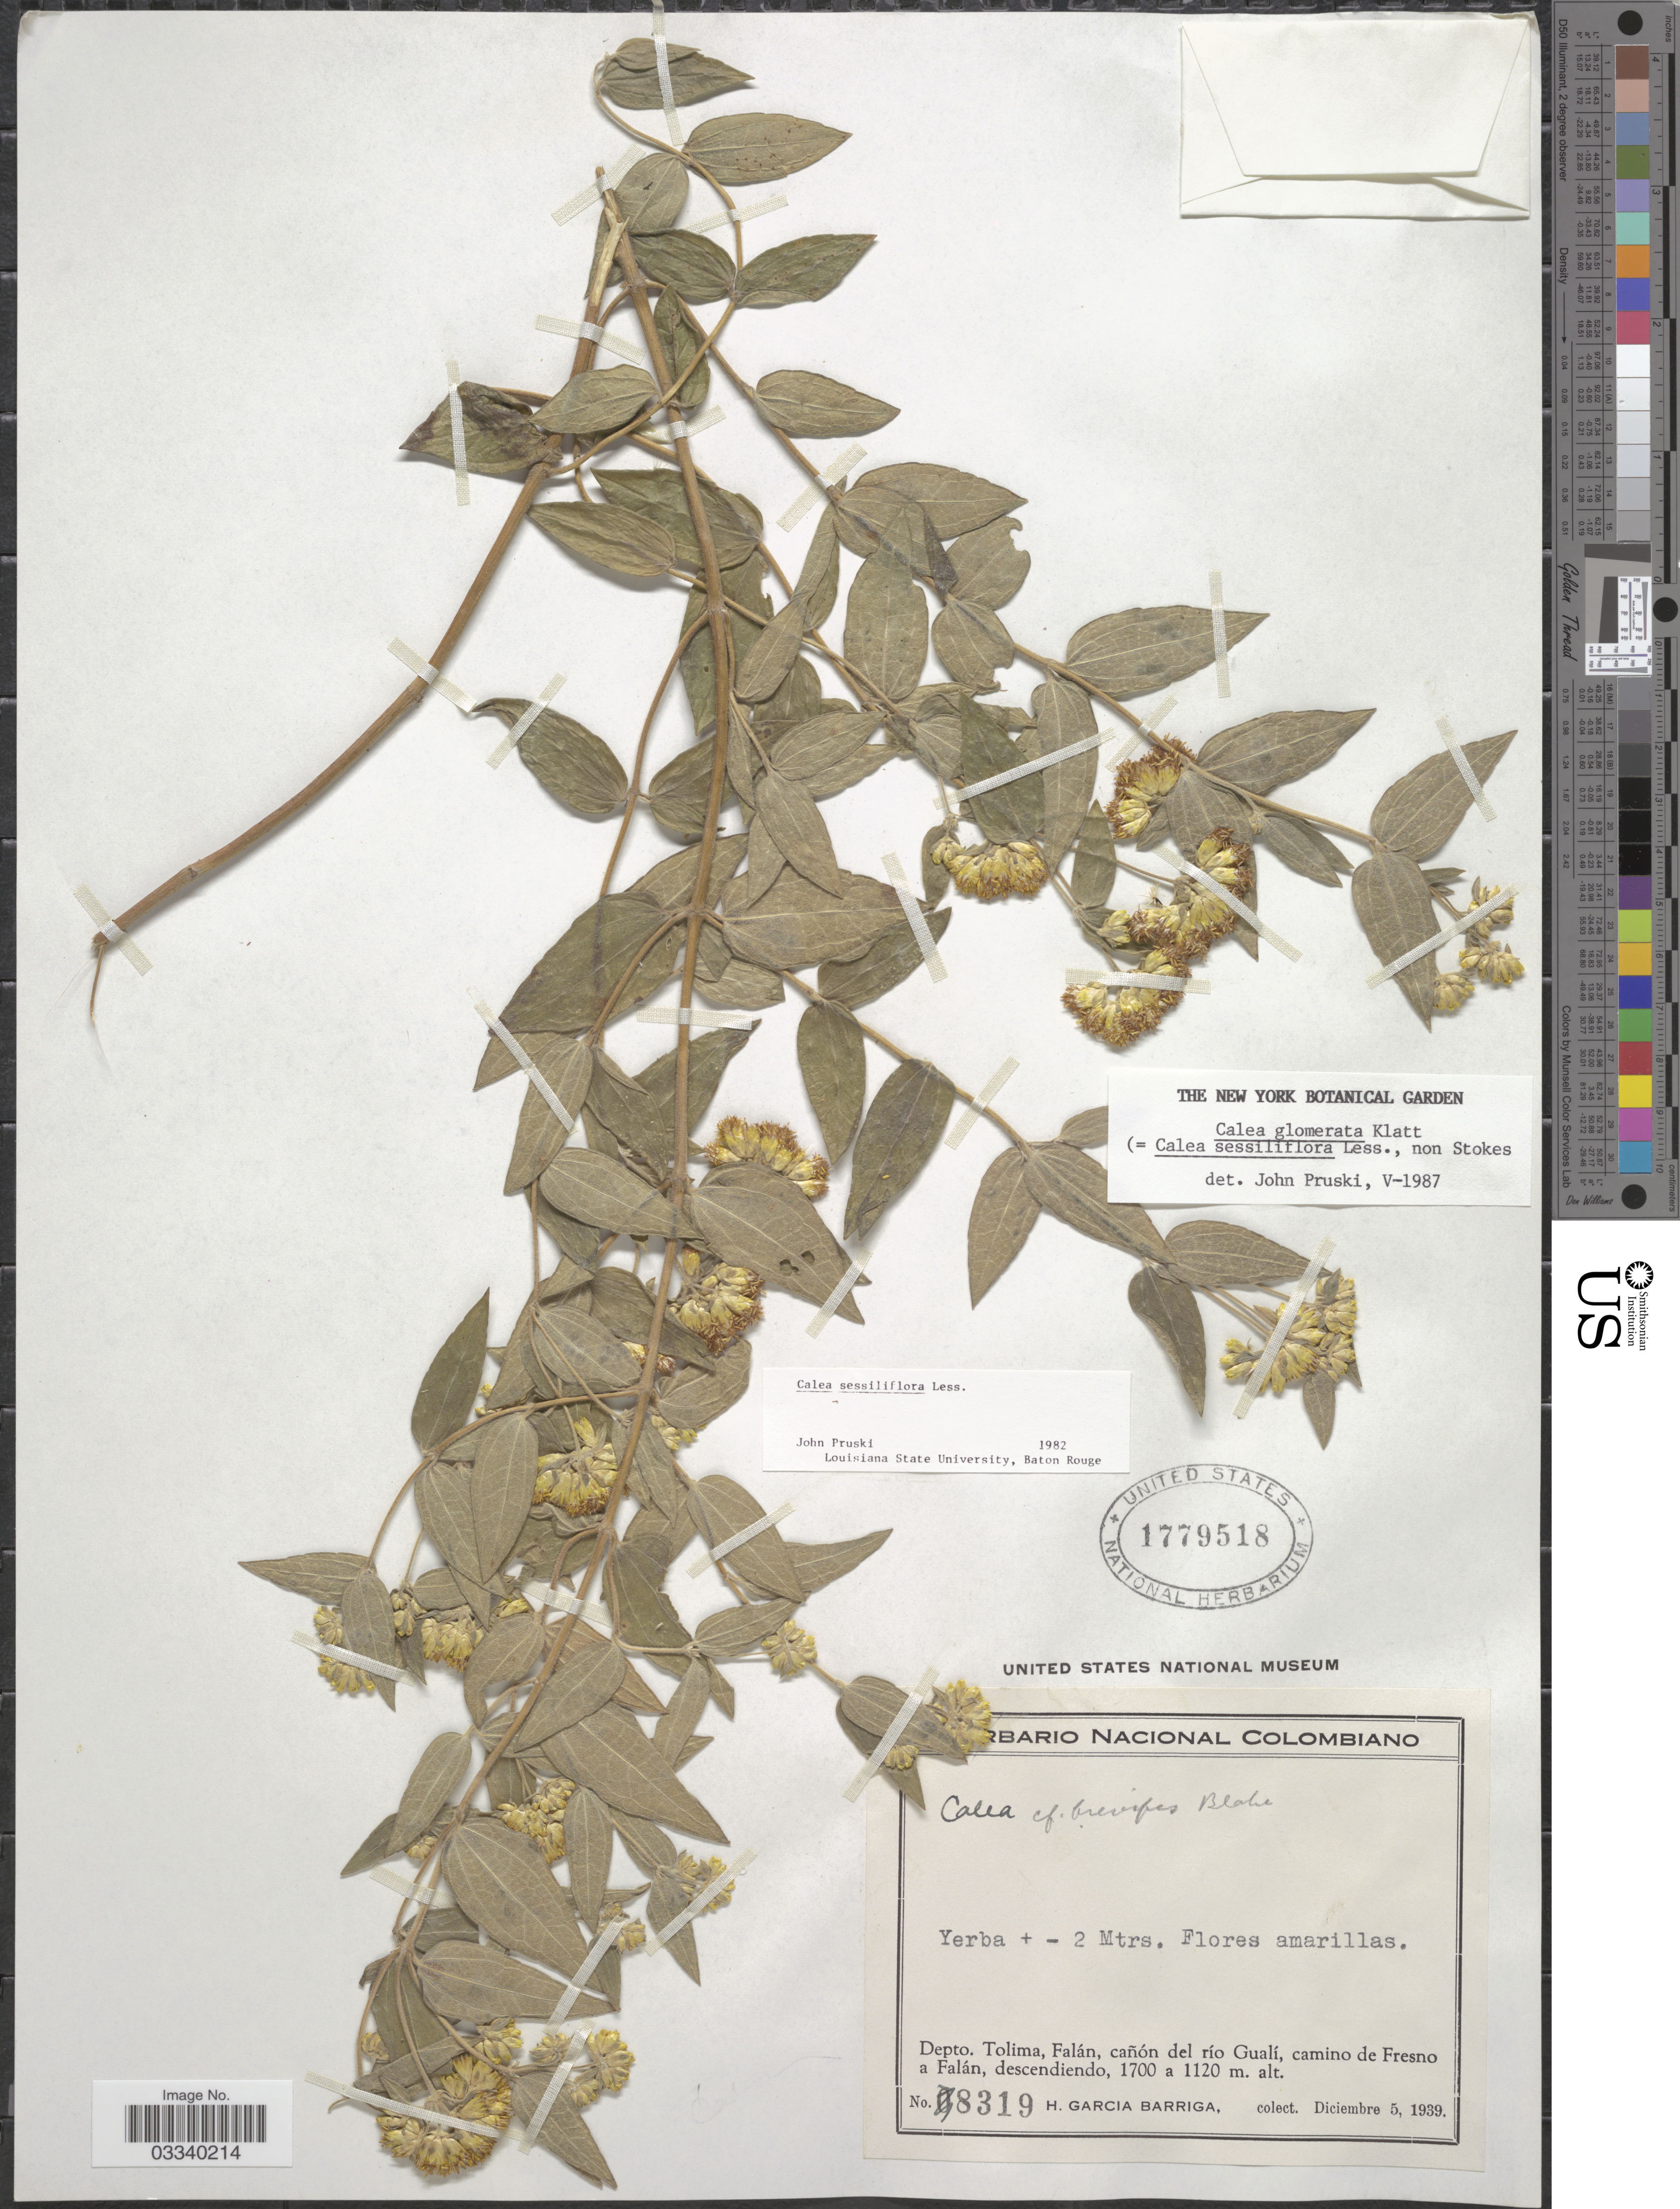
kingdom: Plantae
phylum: Tracheophyta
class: Magnoliopsida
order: Asterales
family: Asteraceae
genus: Calea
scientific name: Calea sessiliflora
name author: Less.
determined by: Pruski, J. F.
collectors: H. García Barriga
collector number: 8319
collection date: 1939-12-05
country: Colombia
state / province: Tolima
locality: Depto. Tolima, Falán, cañón del río Gualí, camino de Fresno a Falán, descendiendo.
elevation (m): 1120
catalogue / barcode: US 1779518